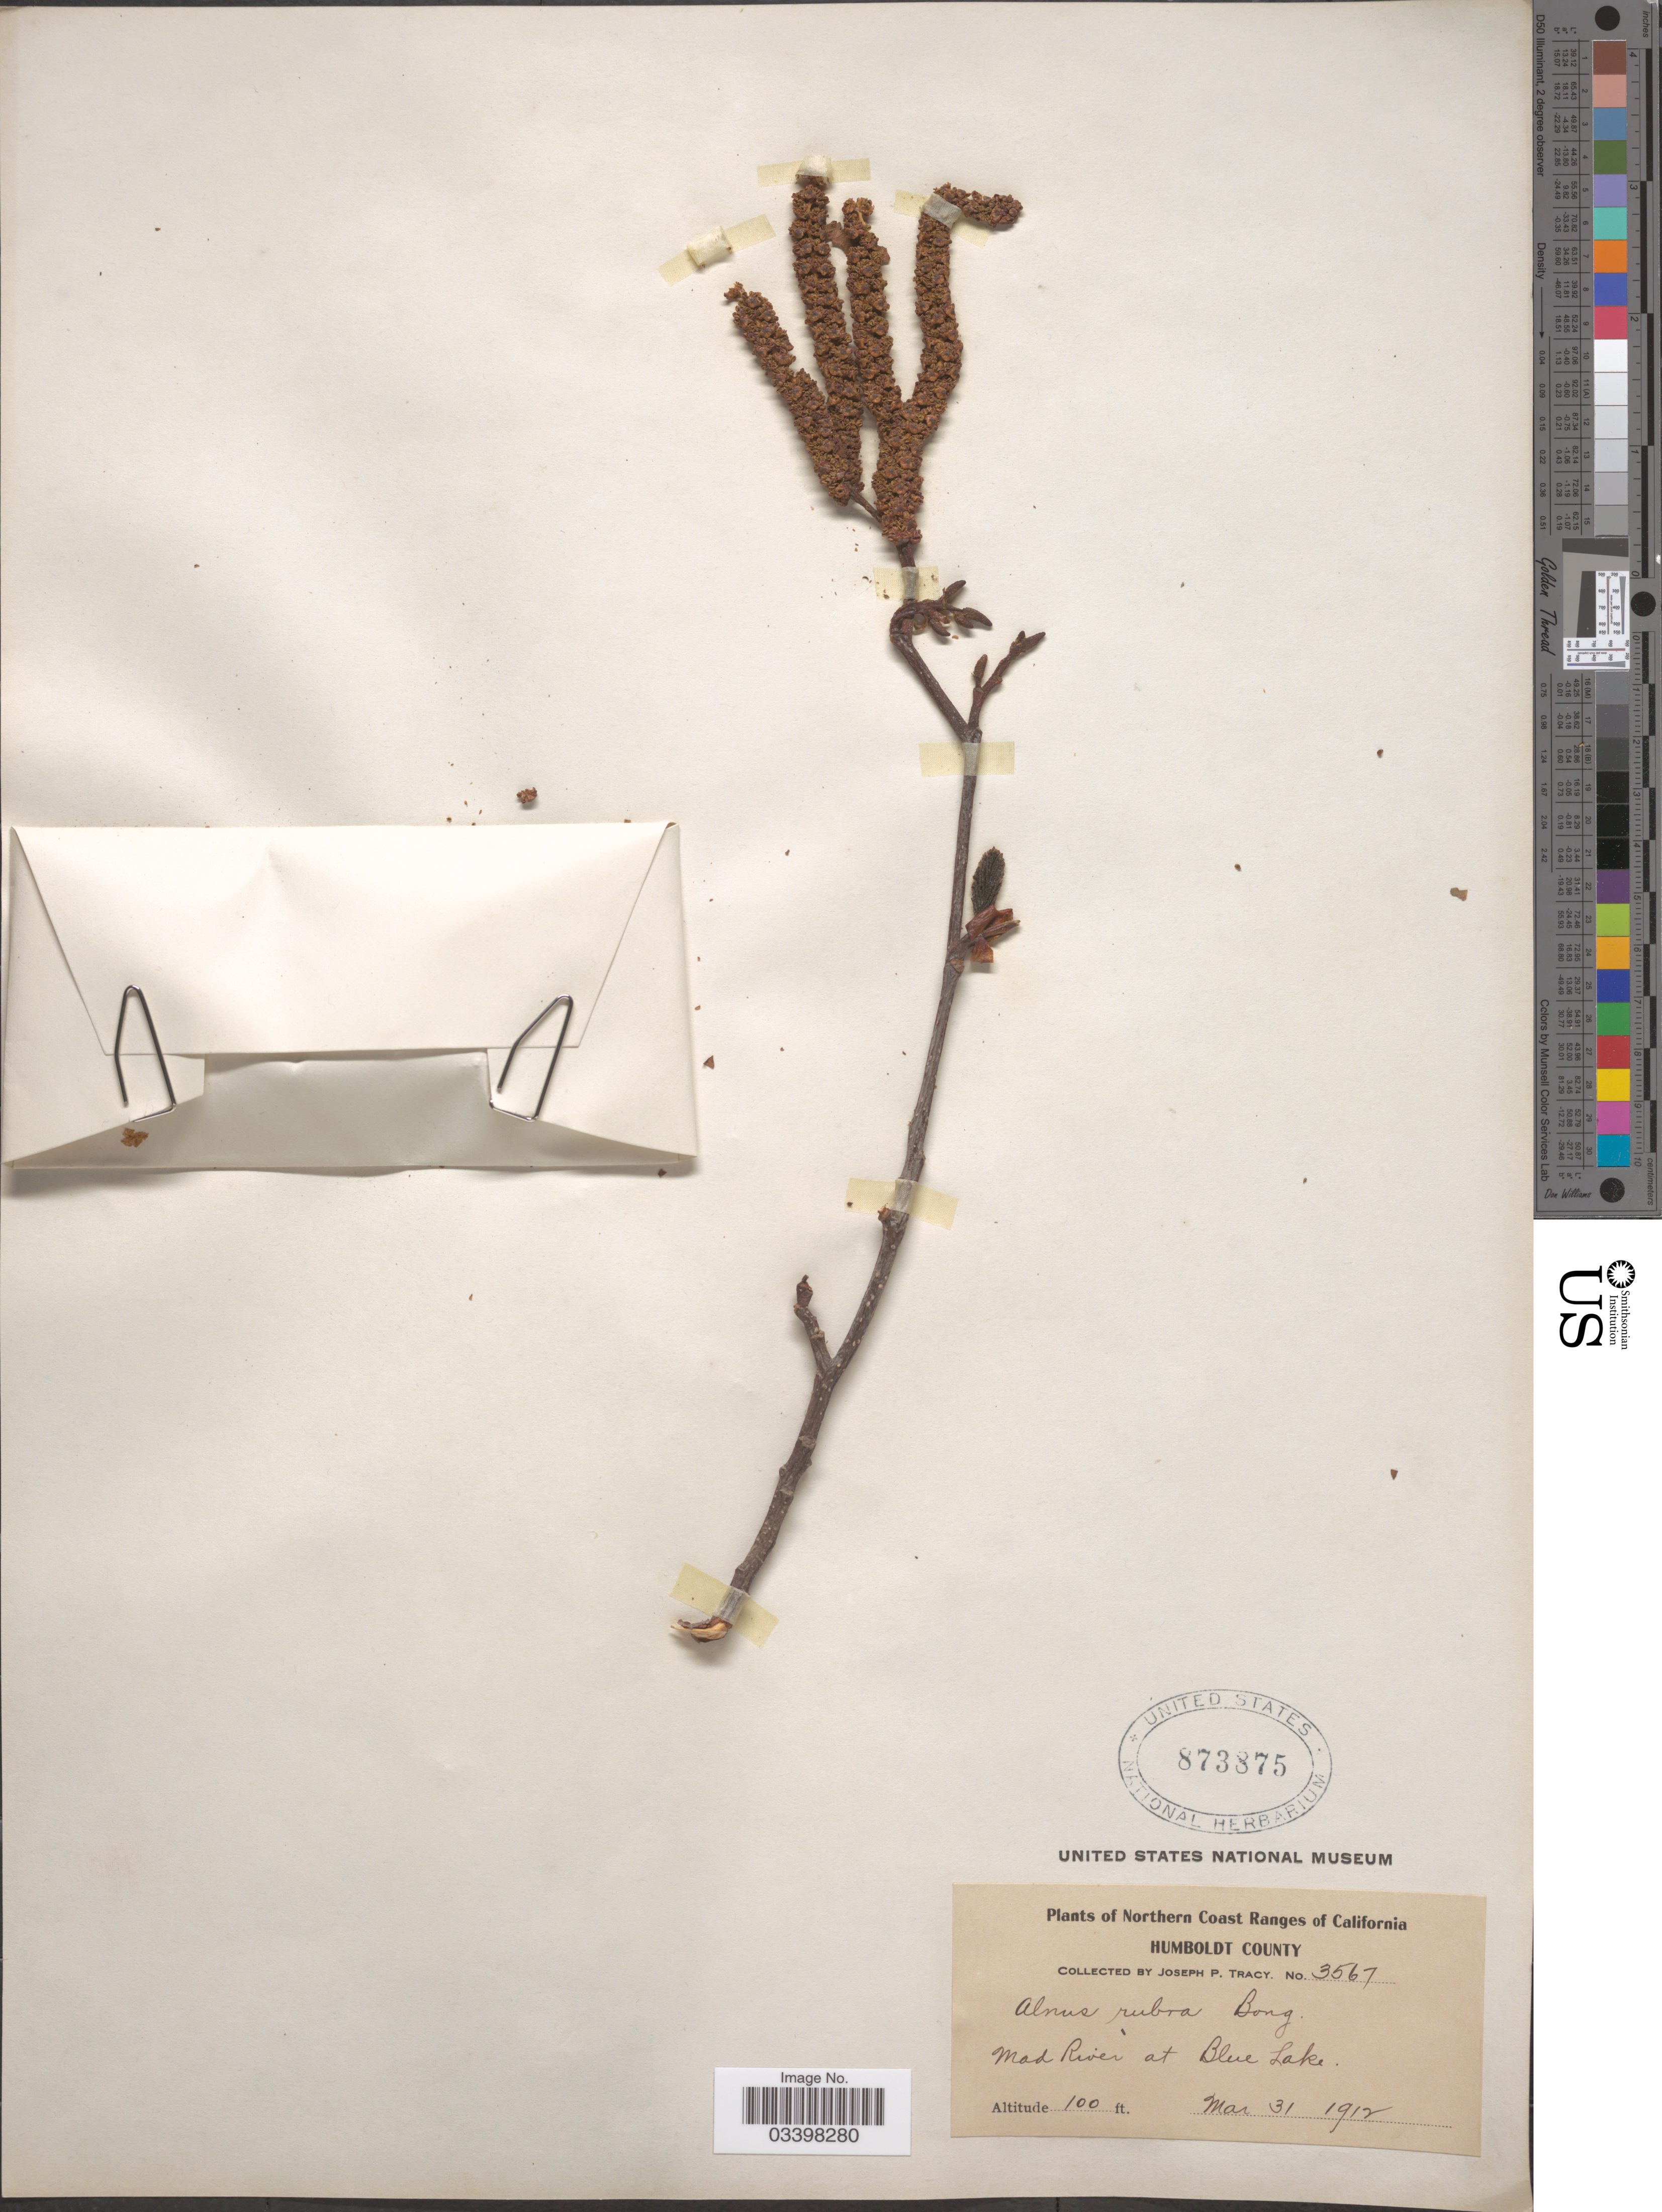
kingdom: Plantae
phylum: Tracheophyta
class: Magnoliopsida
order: Fagales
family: Betulaceae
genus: Alnus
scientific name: Alnus rubra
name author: Bong.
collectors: J. Tracy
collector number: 3567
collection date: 1912-03-31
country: United States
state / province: California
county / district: Humboldt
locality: Northern Coast Ranges of California. Humboldt County. Mad River at Blue Lake.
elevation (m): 30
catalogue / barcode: US 873875